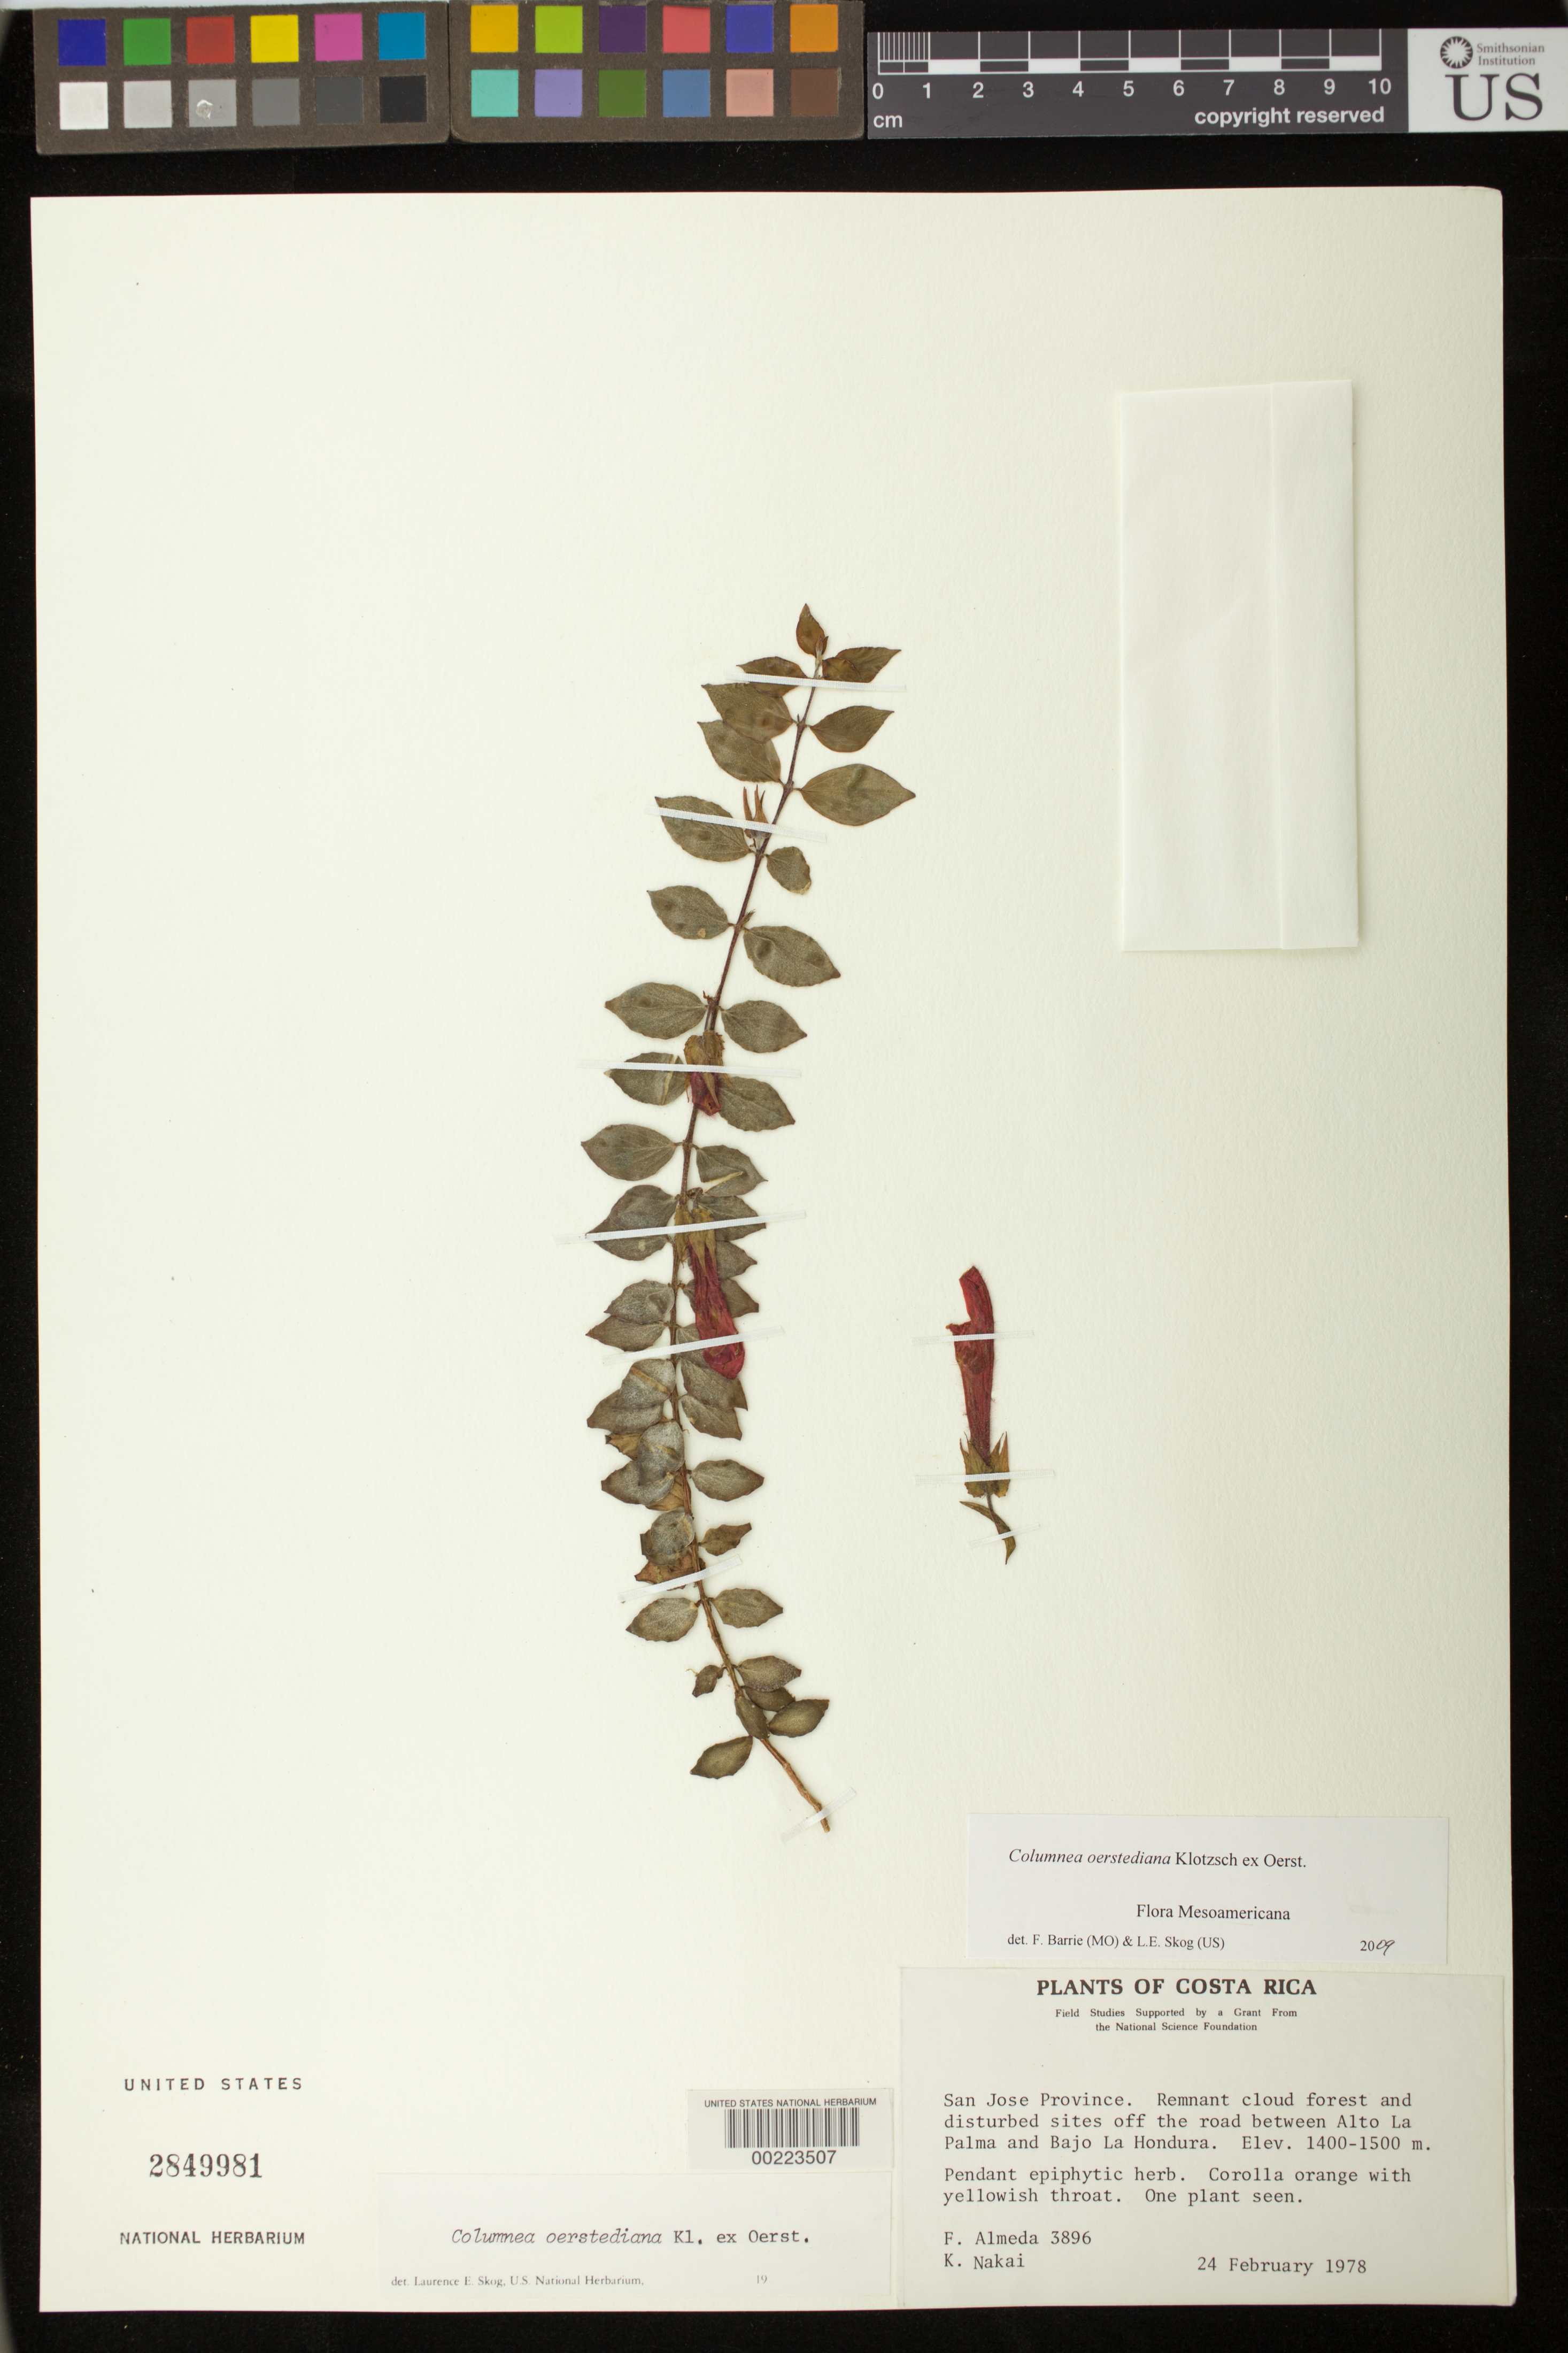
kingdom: Plantae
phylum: Tracheophyta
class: Magnoliopsida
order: Lamiales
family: Gesneriaceae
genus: Columnea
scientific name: Columnea oerstediana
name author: Klotzsch ex Oerst.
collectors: F. Almeda & K. M. Nakai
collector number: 3896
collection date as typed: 24 Feb 1978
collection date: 1978-02-24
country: Costa Rica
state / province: San José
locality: Between Alto la Palma and Bajo la Hondura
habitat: Remnant cloud forest and disturbed sites off the road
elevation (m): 1400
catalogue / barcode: US 2849981